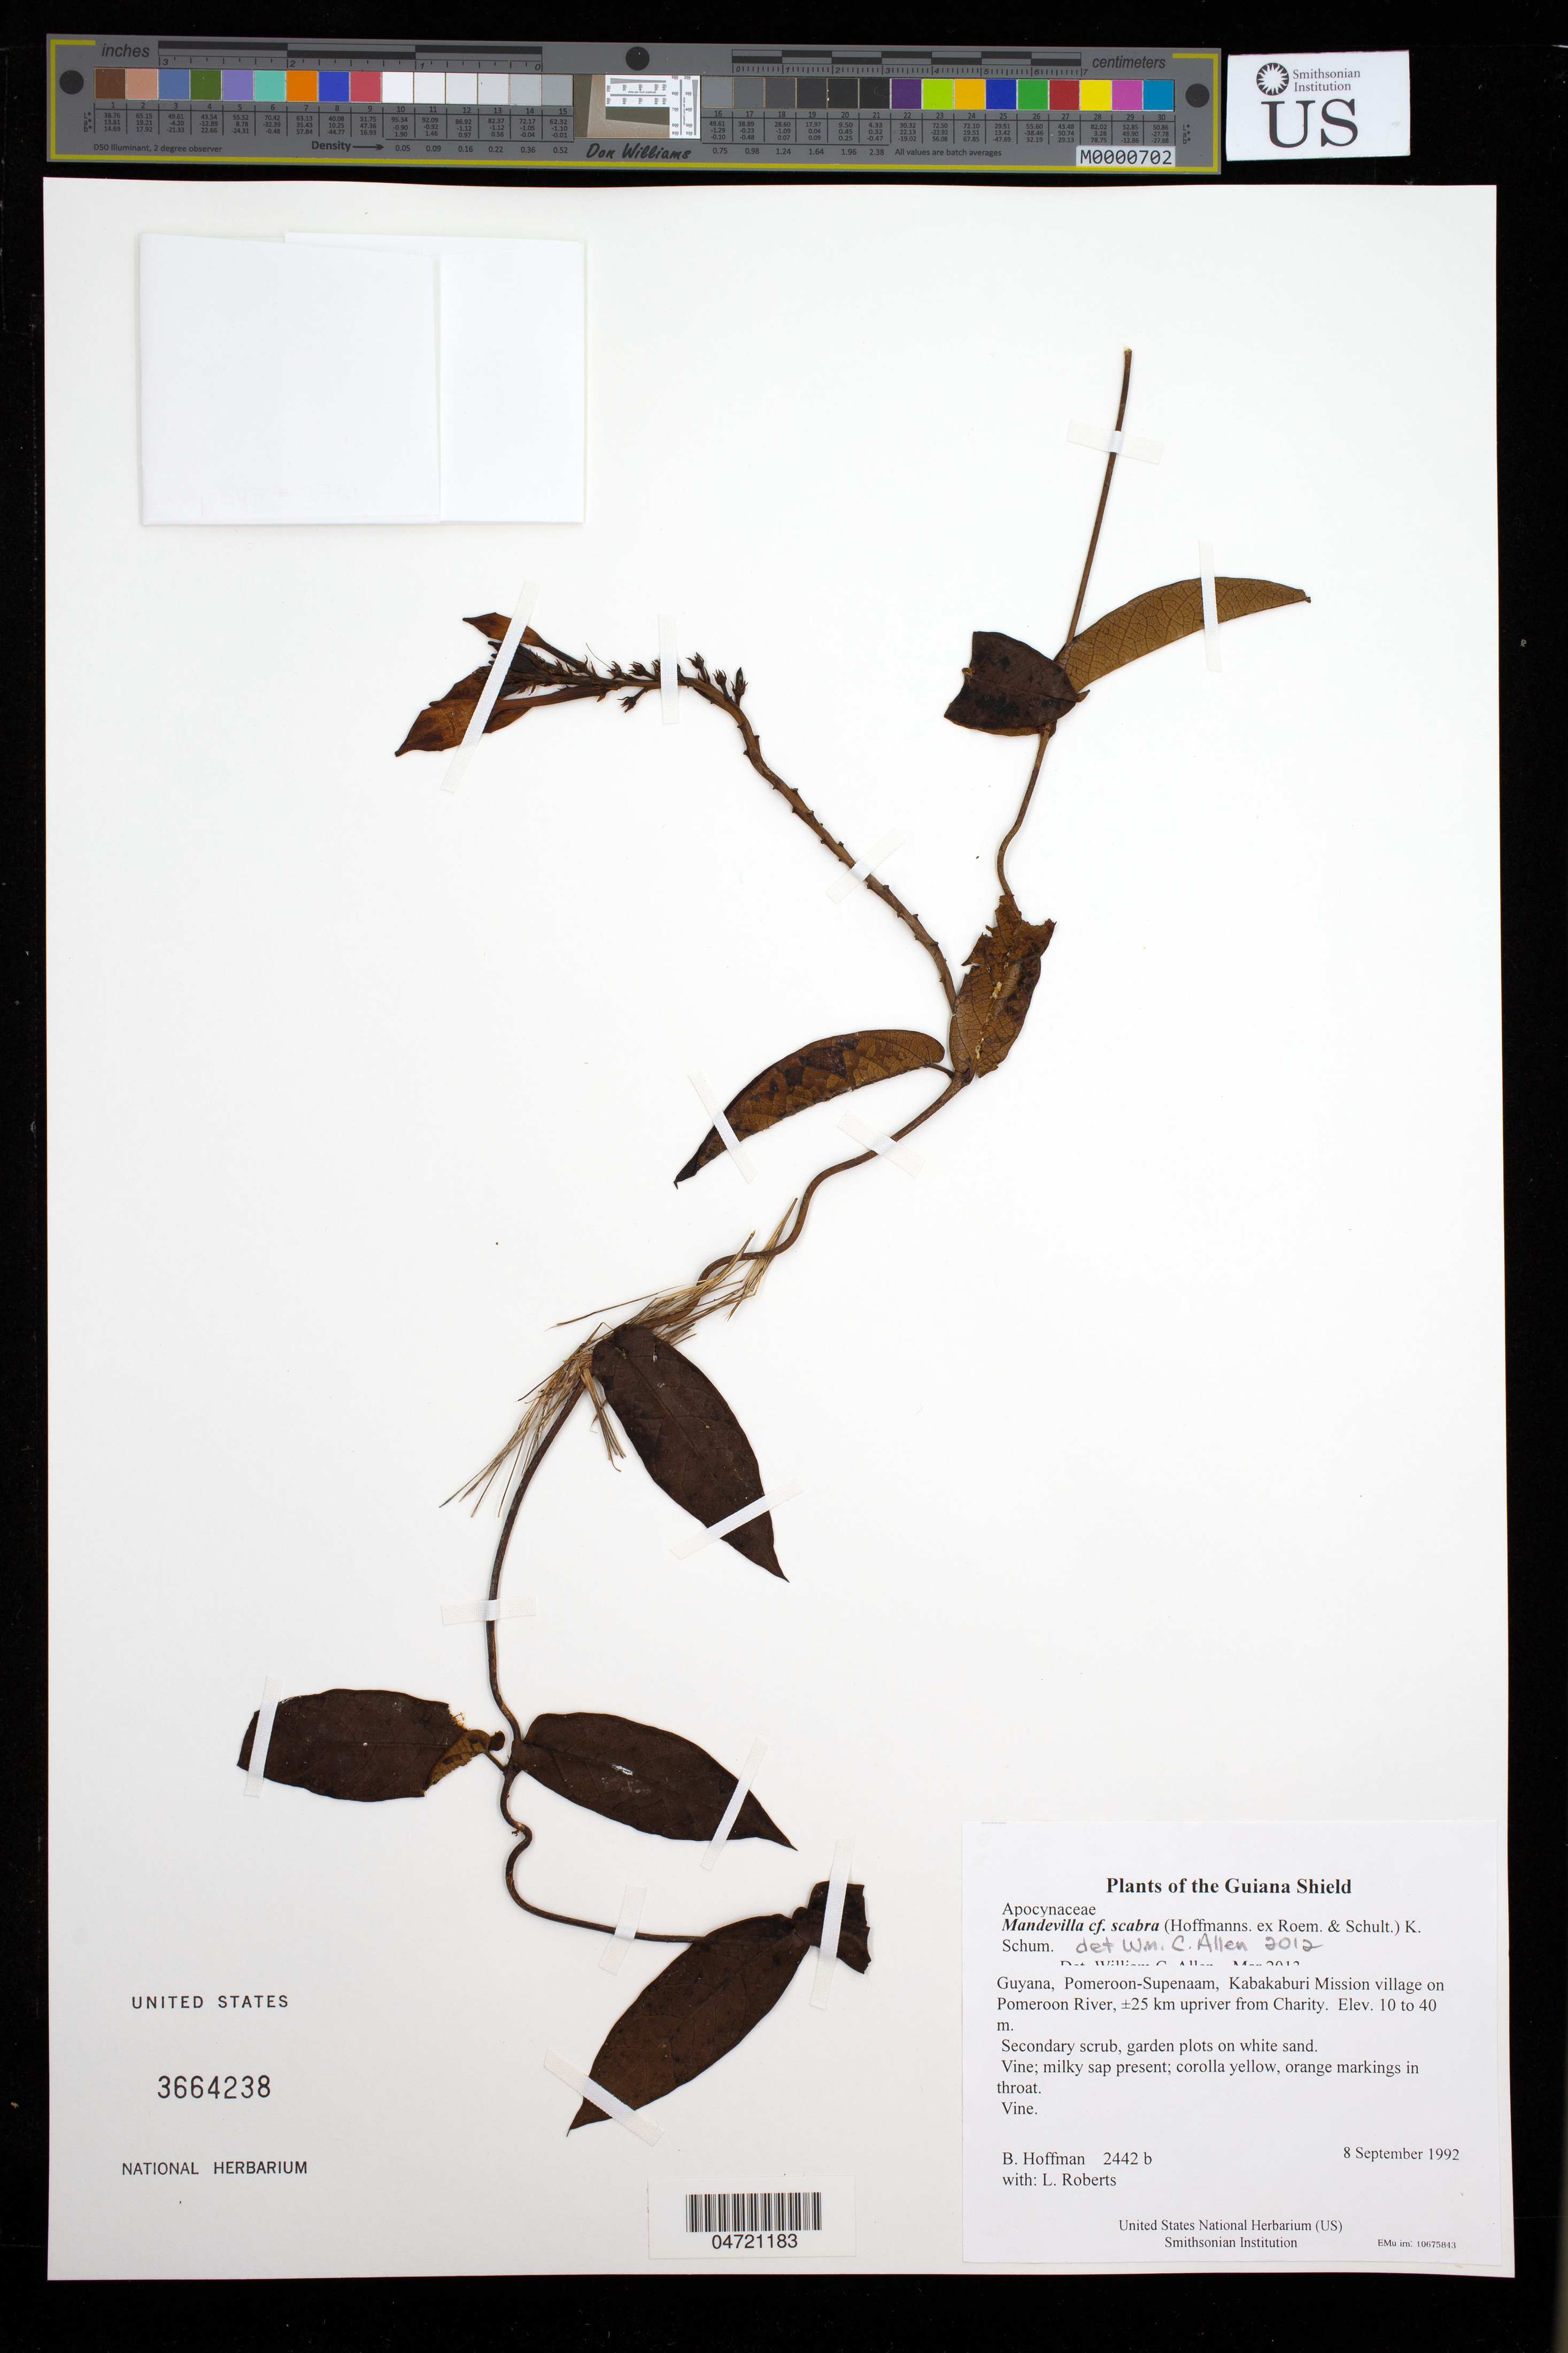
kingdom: Plantae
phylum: Tracheophyta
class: Magnoliopsida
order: Gentianales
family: Apocynaceae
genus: Mandevilla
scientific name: Mandevilla scabra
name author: (Hoffmanns. ex Roem. & Schult.) K. Schum.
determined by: Allen, W. C.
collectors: B. Hoffman & L. Roberts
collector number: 2442 b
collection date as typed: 8 September 1992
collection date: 1992-09-08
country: Guyana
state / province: Pomeroon-Supenaam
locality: Kabakaburi Mission village on Pomeroon River, ±25 km upriver from Charity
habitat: Secondary scrub, garden plots on white sand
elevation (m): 10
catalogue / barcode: US 3664238